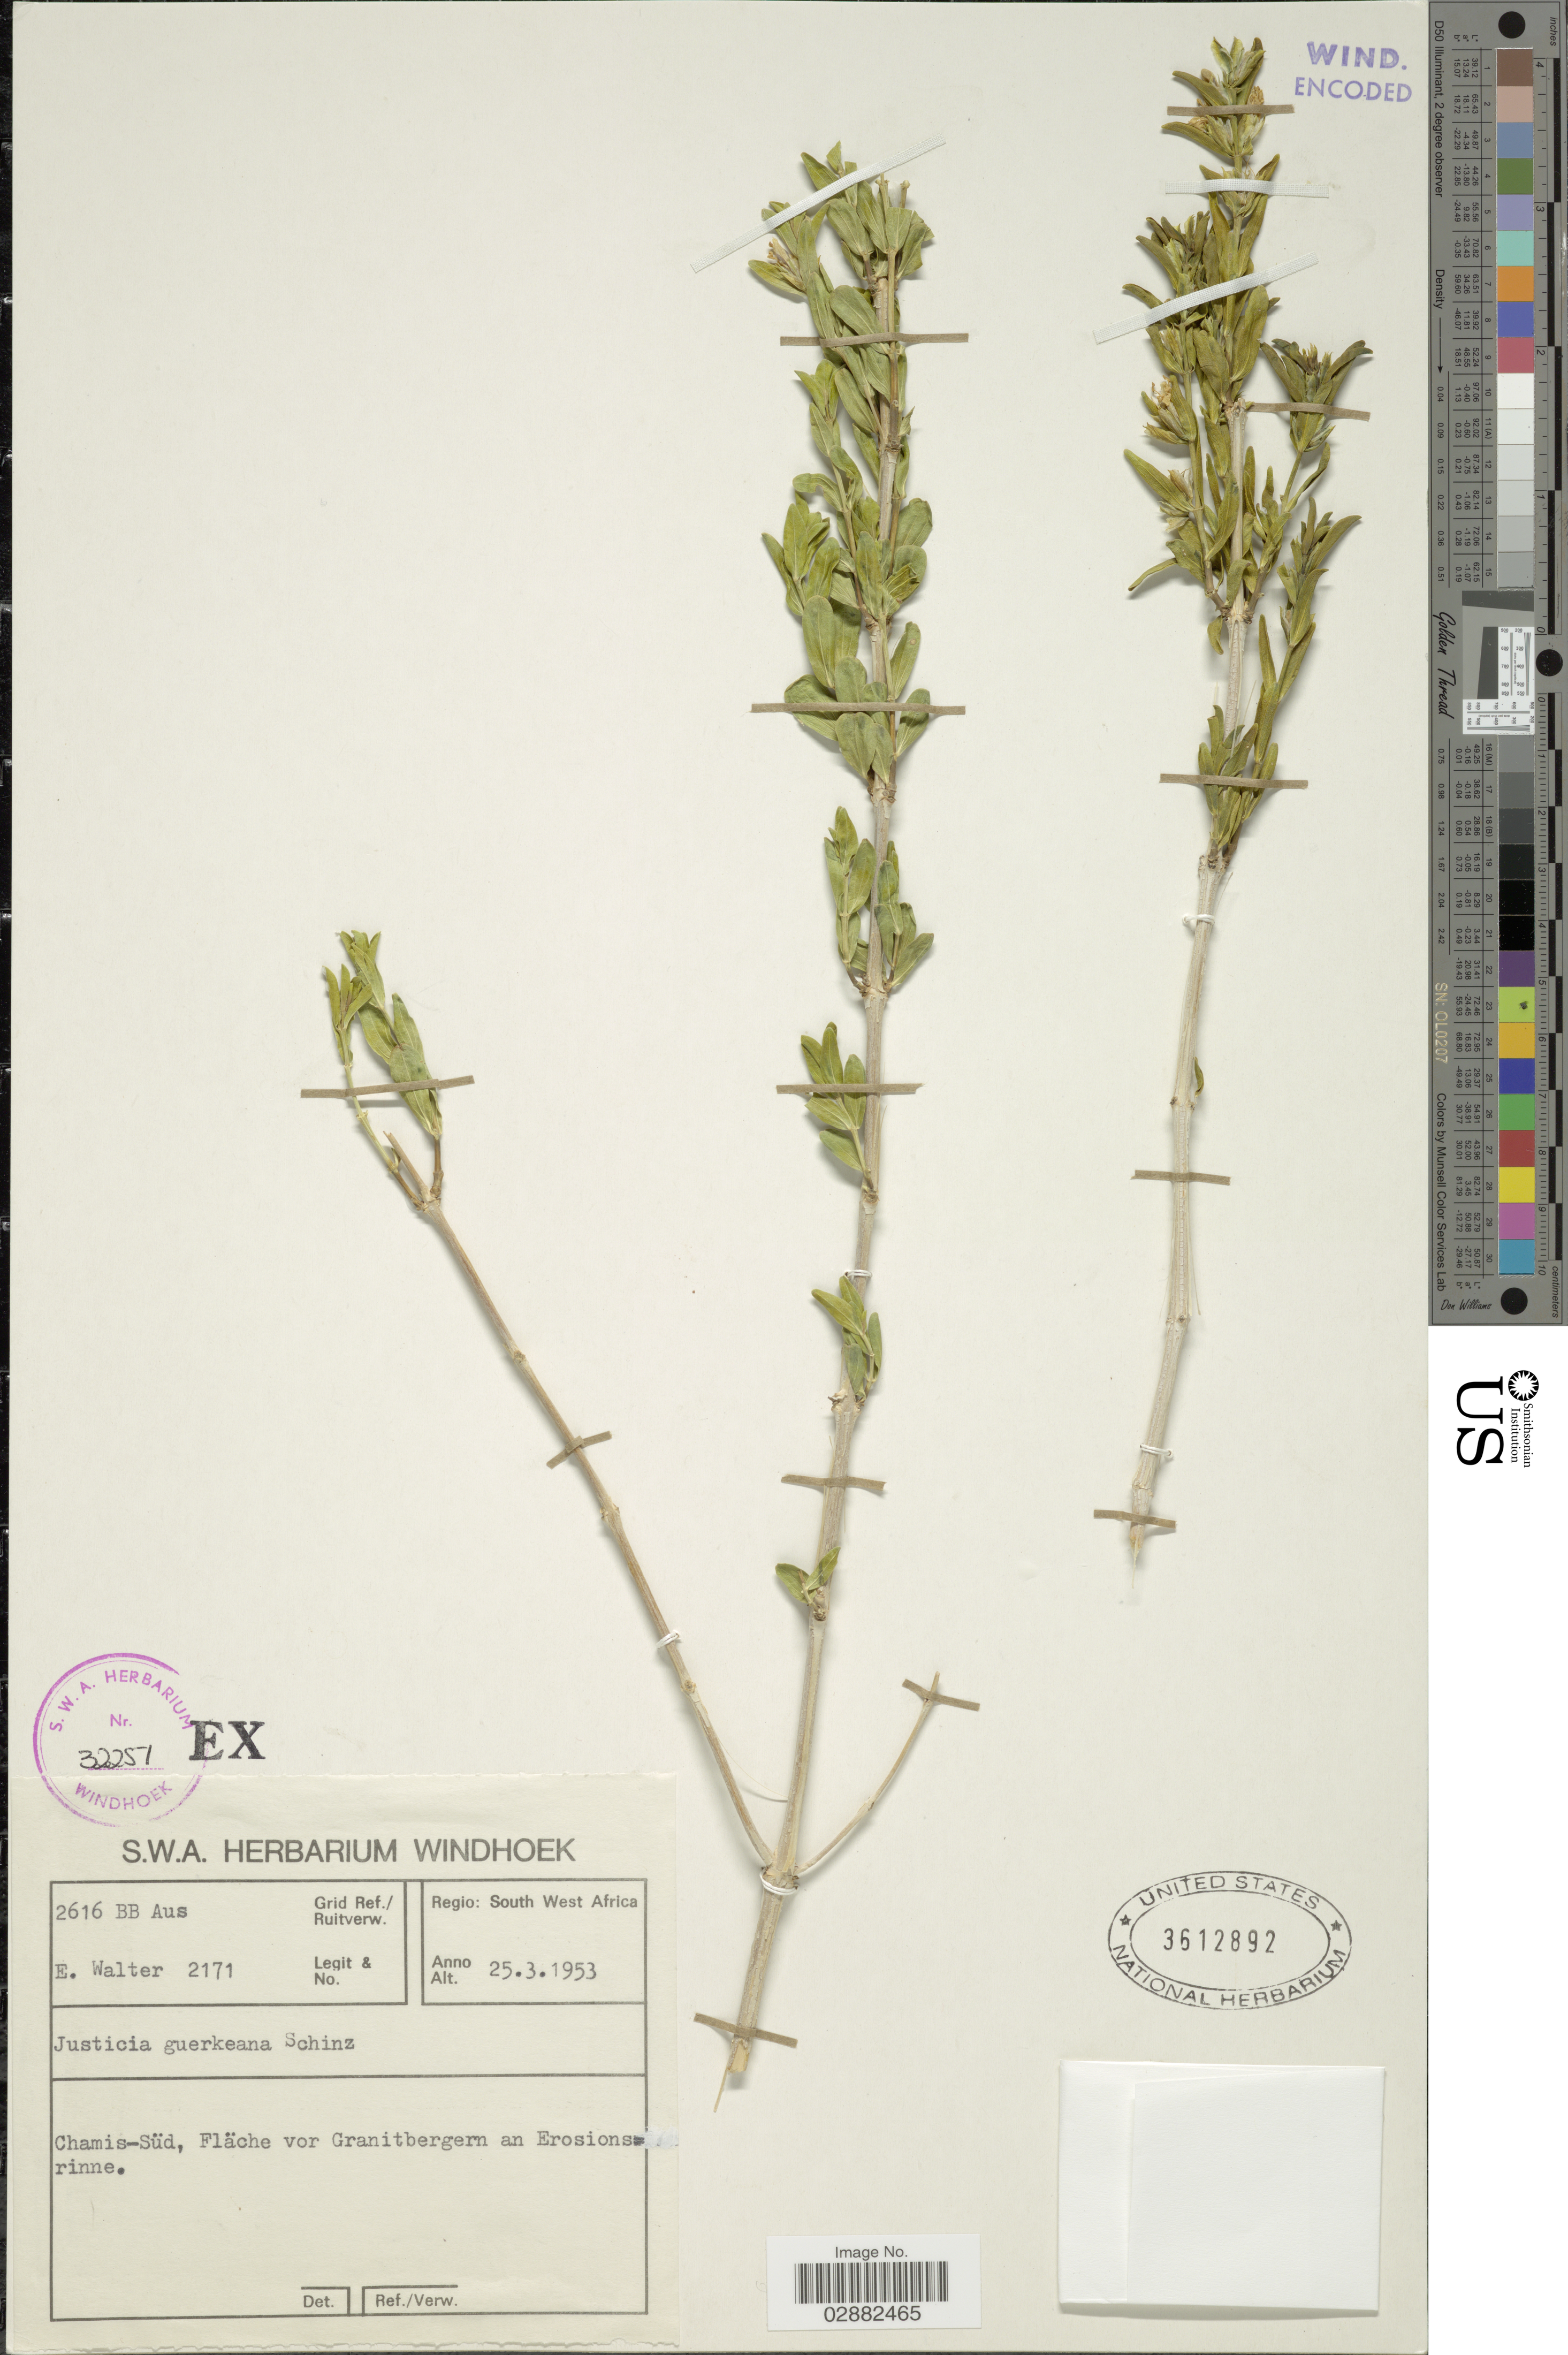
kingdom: Plantae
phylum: Tracheophyta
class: Magnoliopsida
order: Lamiales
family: Acanthaceae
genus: Justicia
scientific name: Justicia guerkeana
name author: Schinz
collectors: E. Walter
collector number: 2171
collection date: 1953-03-25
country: Namibia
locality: Grid Ref./Ruitverw. 2616 BB Aus, Regio: South West Africa. Chamis-Süd, Fläche vor Granitbergern an Erosions rinne.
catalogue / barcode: US 3612892